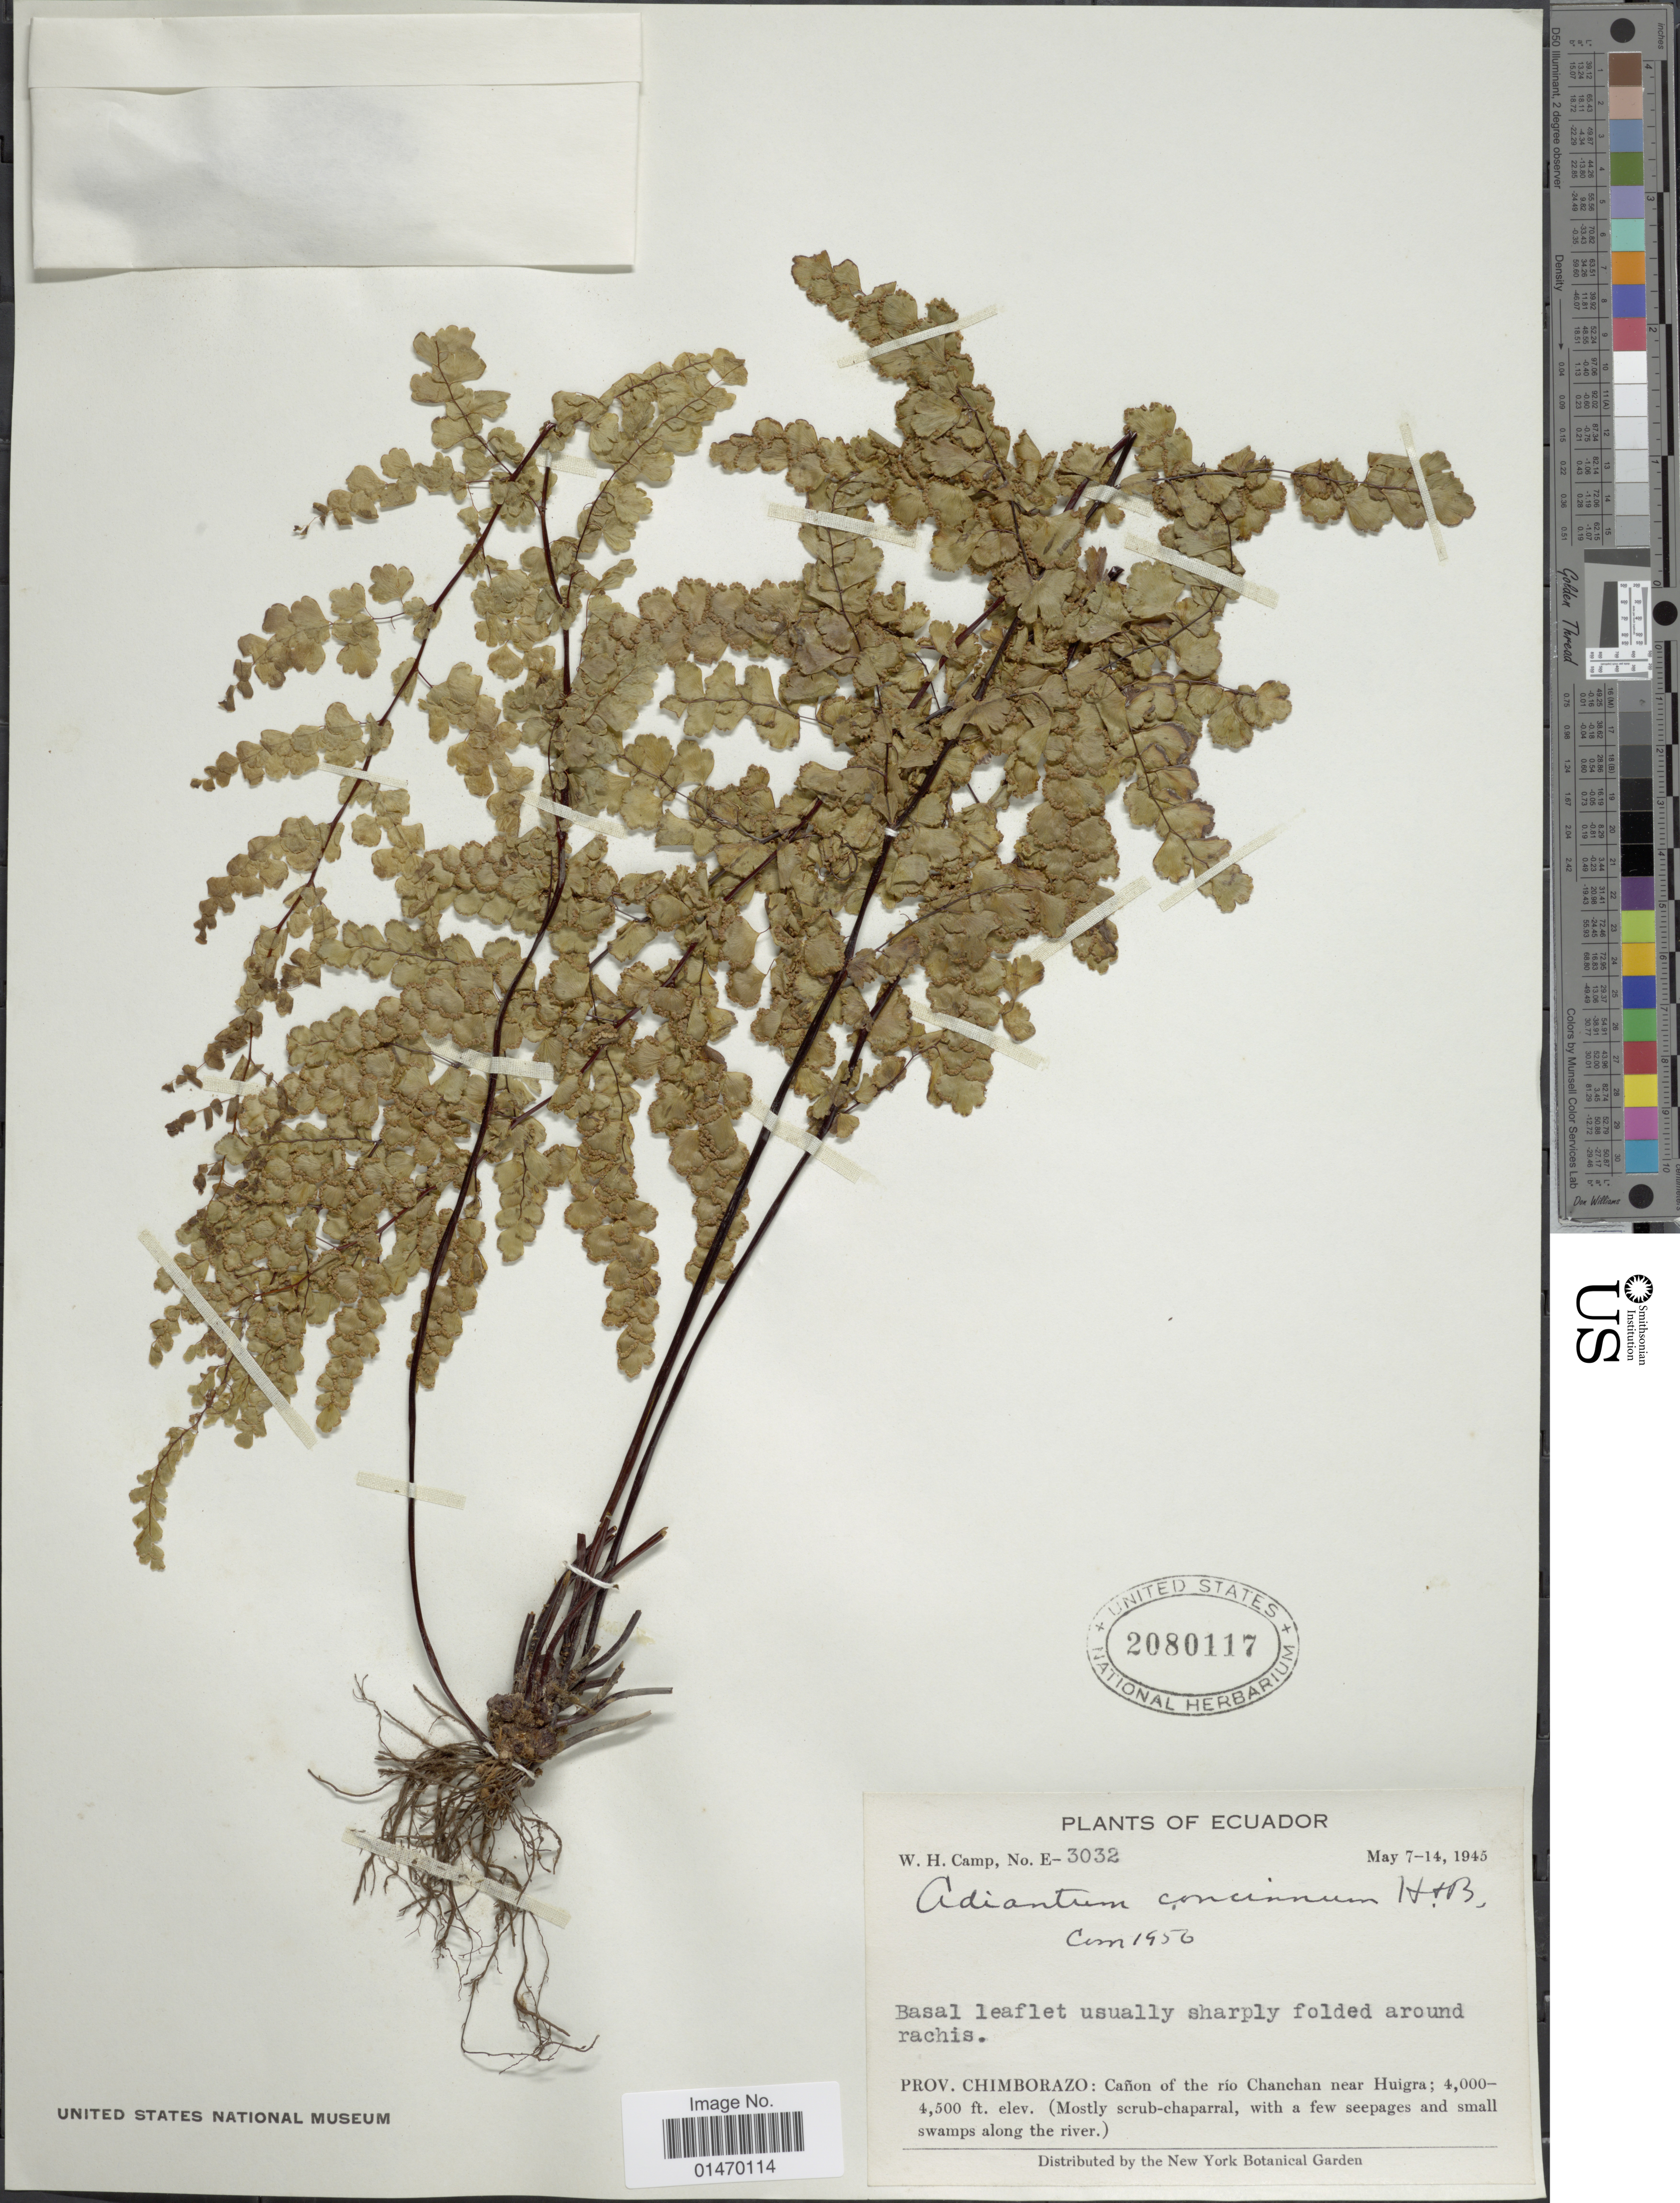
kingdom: Plantae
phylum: Tracheophyta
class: Polypodiopsida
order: Polypodiales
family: Pteridaceae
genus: Adiantum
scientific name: Adiantum concinnum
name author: Humb. & Bonpl. ex Willd.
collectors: W. H. Camp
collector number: E-3032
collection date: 1945-05-07/1945-05-14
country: Ecuador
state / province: Chimborazo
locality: Canon of the rio Chachan near Huigra.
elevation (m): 1219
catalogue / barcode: US 2080117